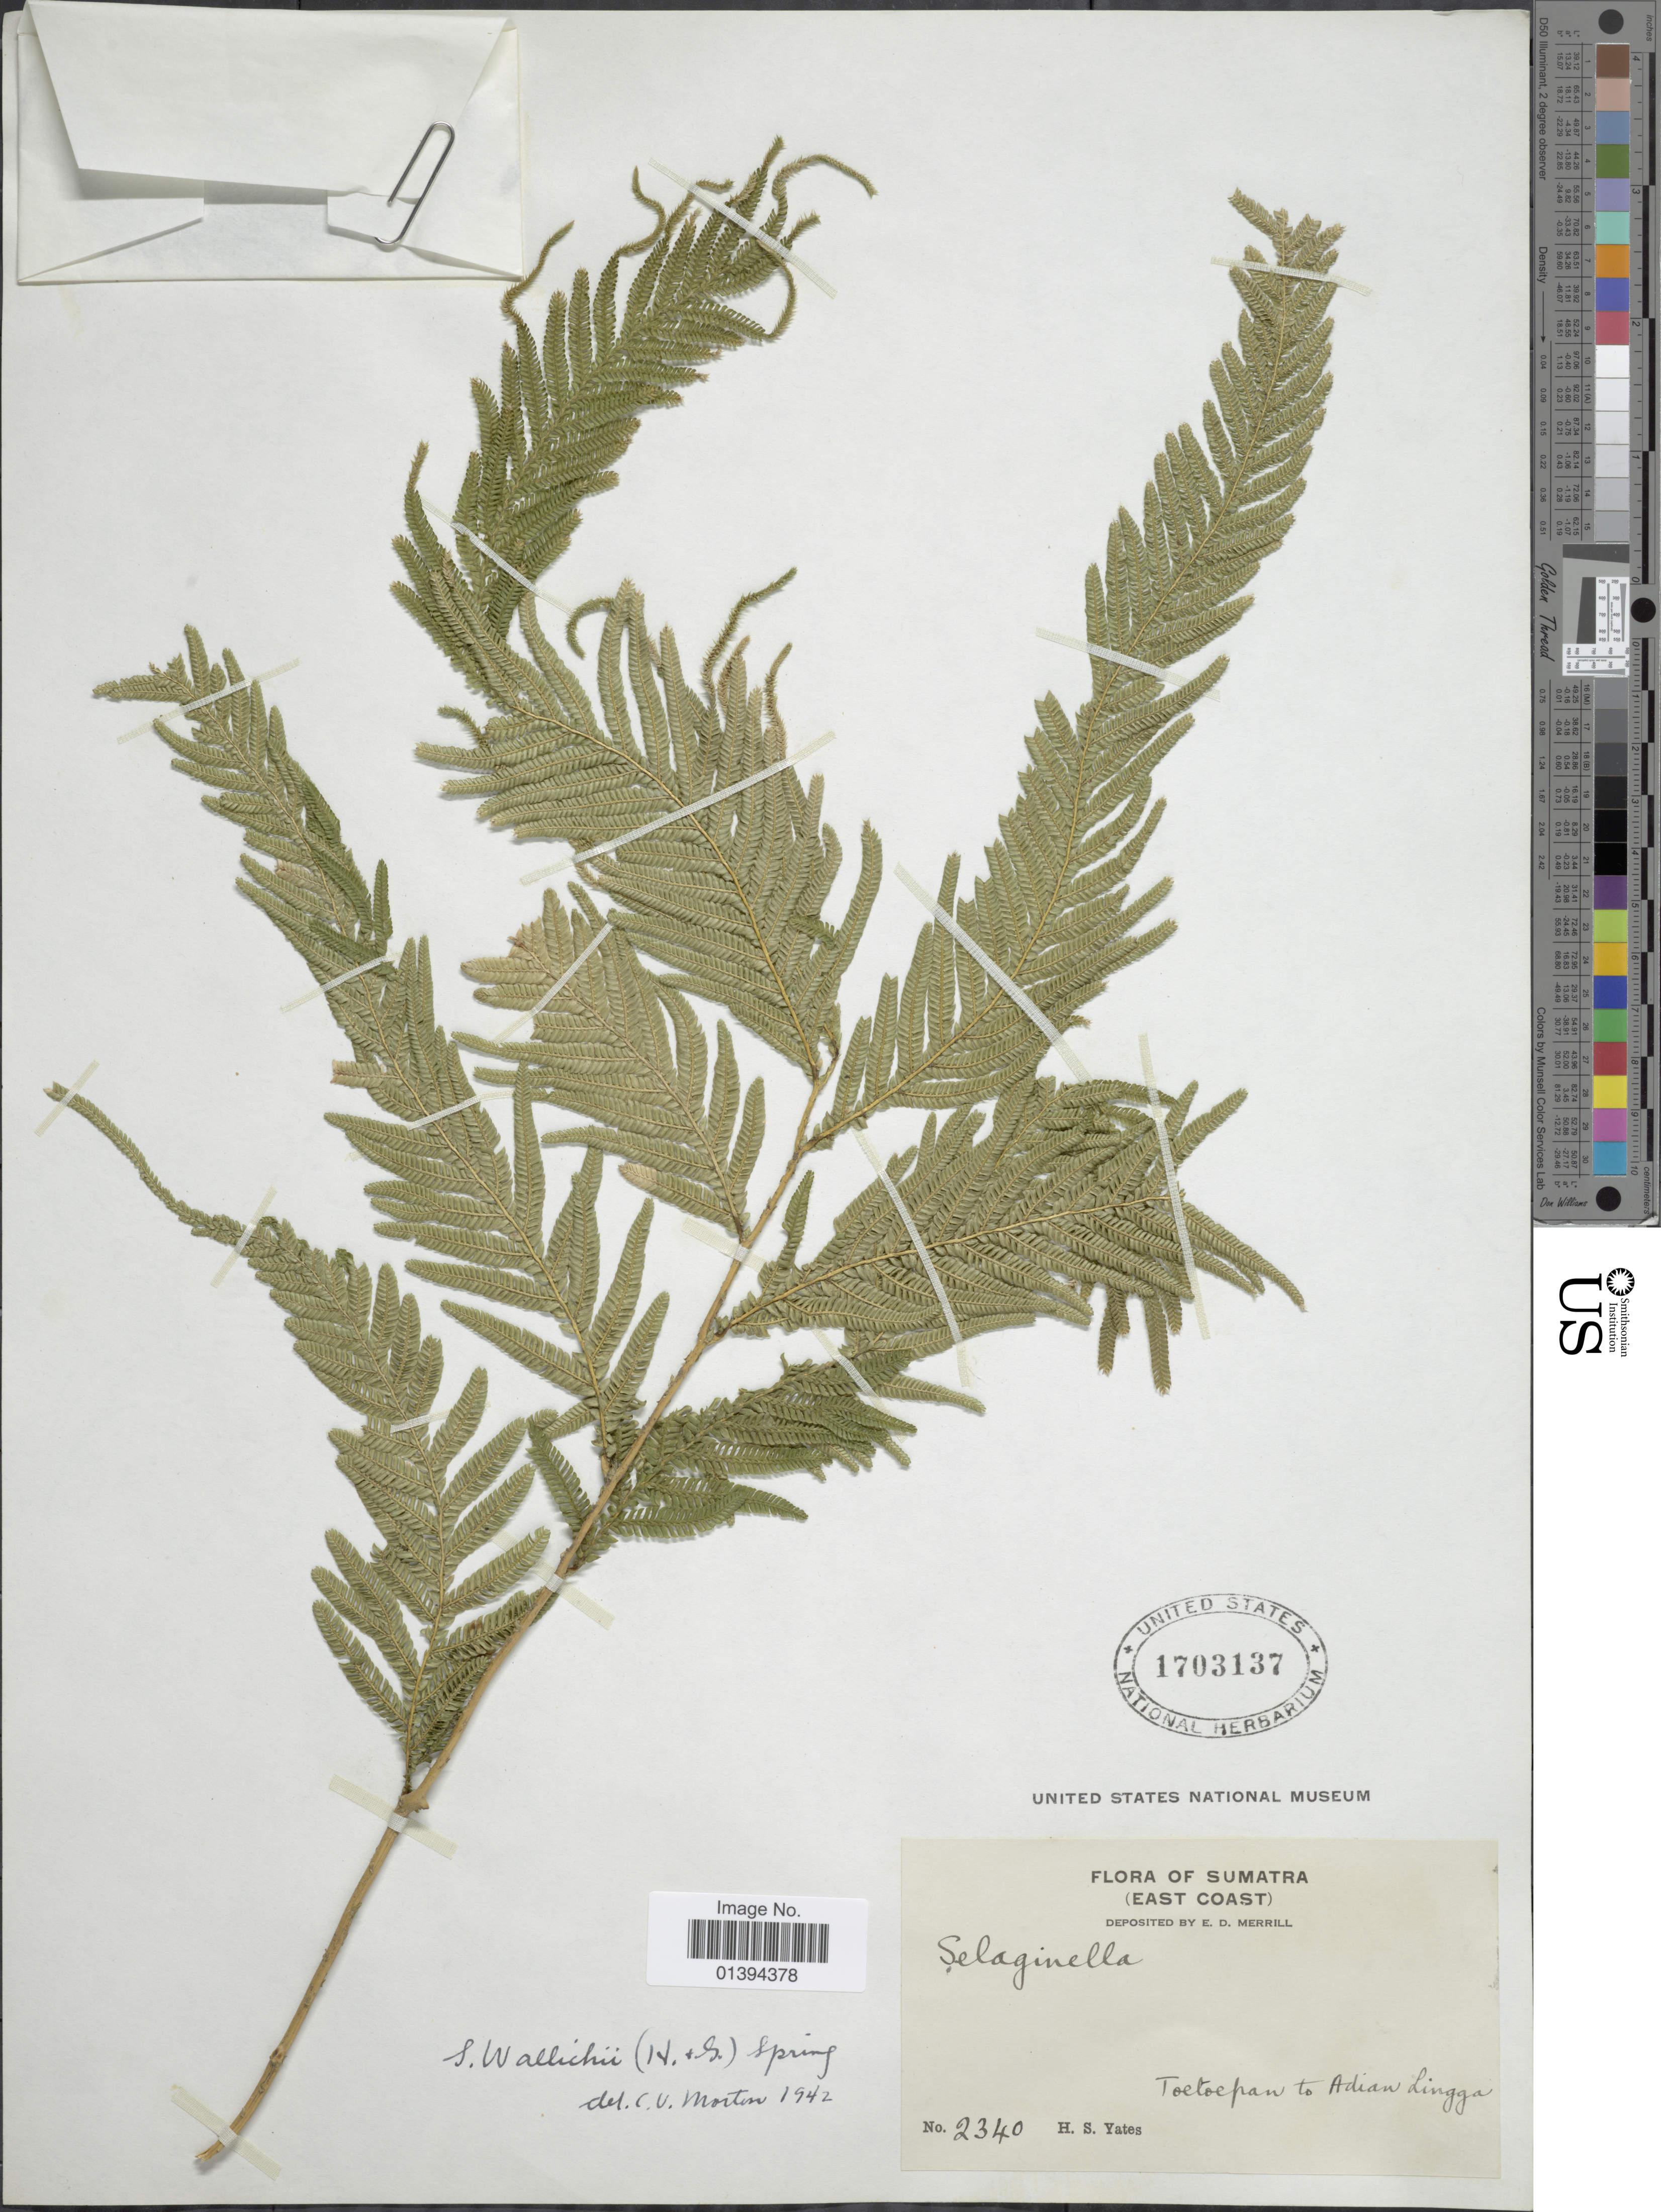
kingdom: Plantae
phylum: Tracheophyta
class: Lycopodiopsida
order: Selaginellales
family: Selaginellaceae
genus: Selaginella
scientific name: Selaginella wallichii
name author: (Hook. & Grev.) Spring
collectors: H. S. Yates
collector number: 2340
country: Indonesia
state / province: Sumatra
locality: East Coast, Toetoepan to Adian Lingga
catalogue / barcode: US 1703137